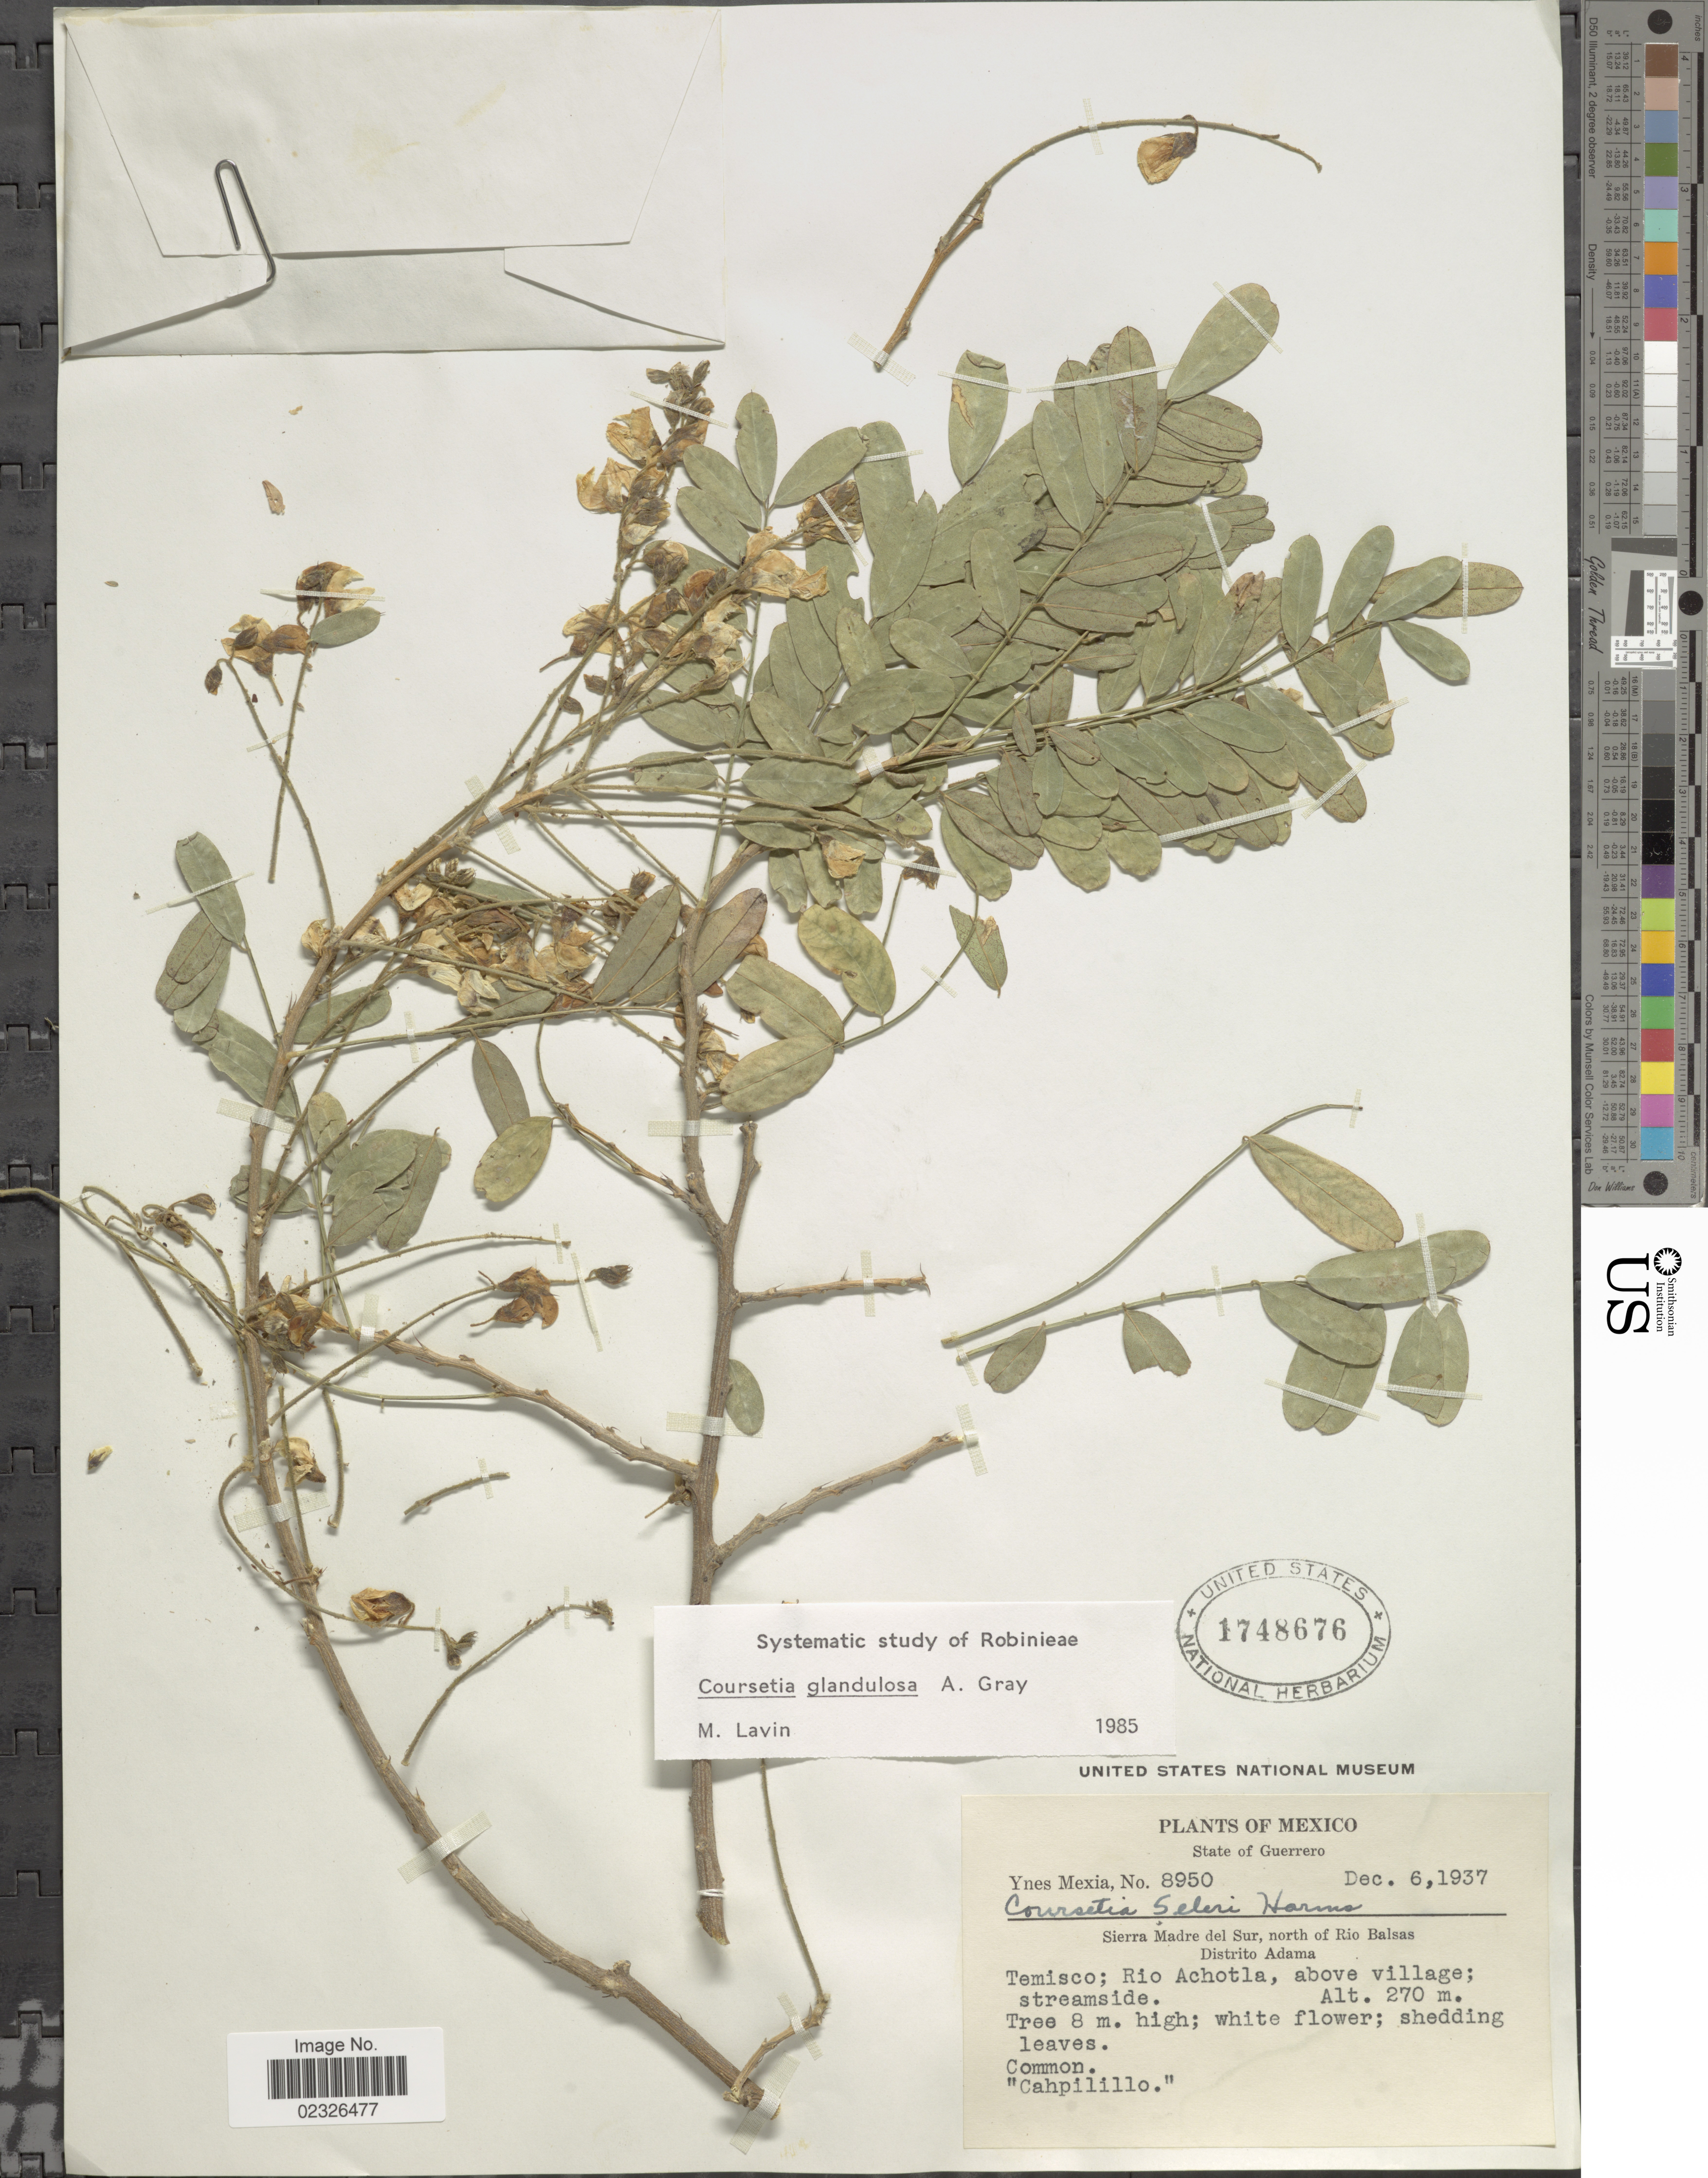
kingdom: Plantae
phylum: Tracheophyta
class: Magnoliopsida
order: Fabales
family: Fabaceae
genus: Coursetia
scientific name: Coursetia glandulosa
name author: A. Gray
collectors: Y. Mexia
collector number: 8950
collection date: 1937-12-06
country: Mexico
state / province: Guerrero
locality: Sierra Madre del Sur, north of Rio Balsas. Distrito Adama. Temisco; Rio Achotla, above village; streamside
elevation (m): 270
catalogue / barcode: US 1748676